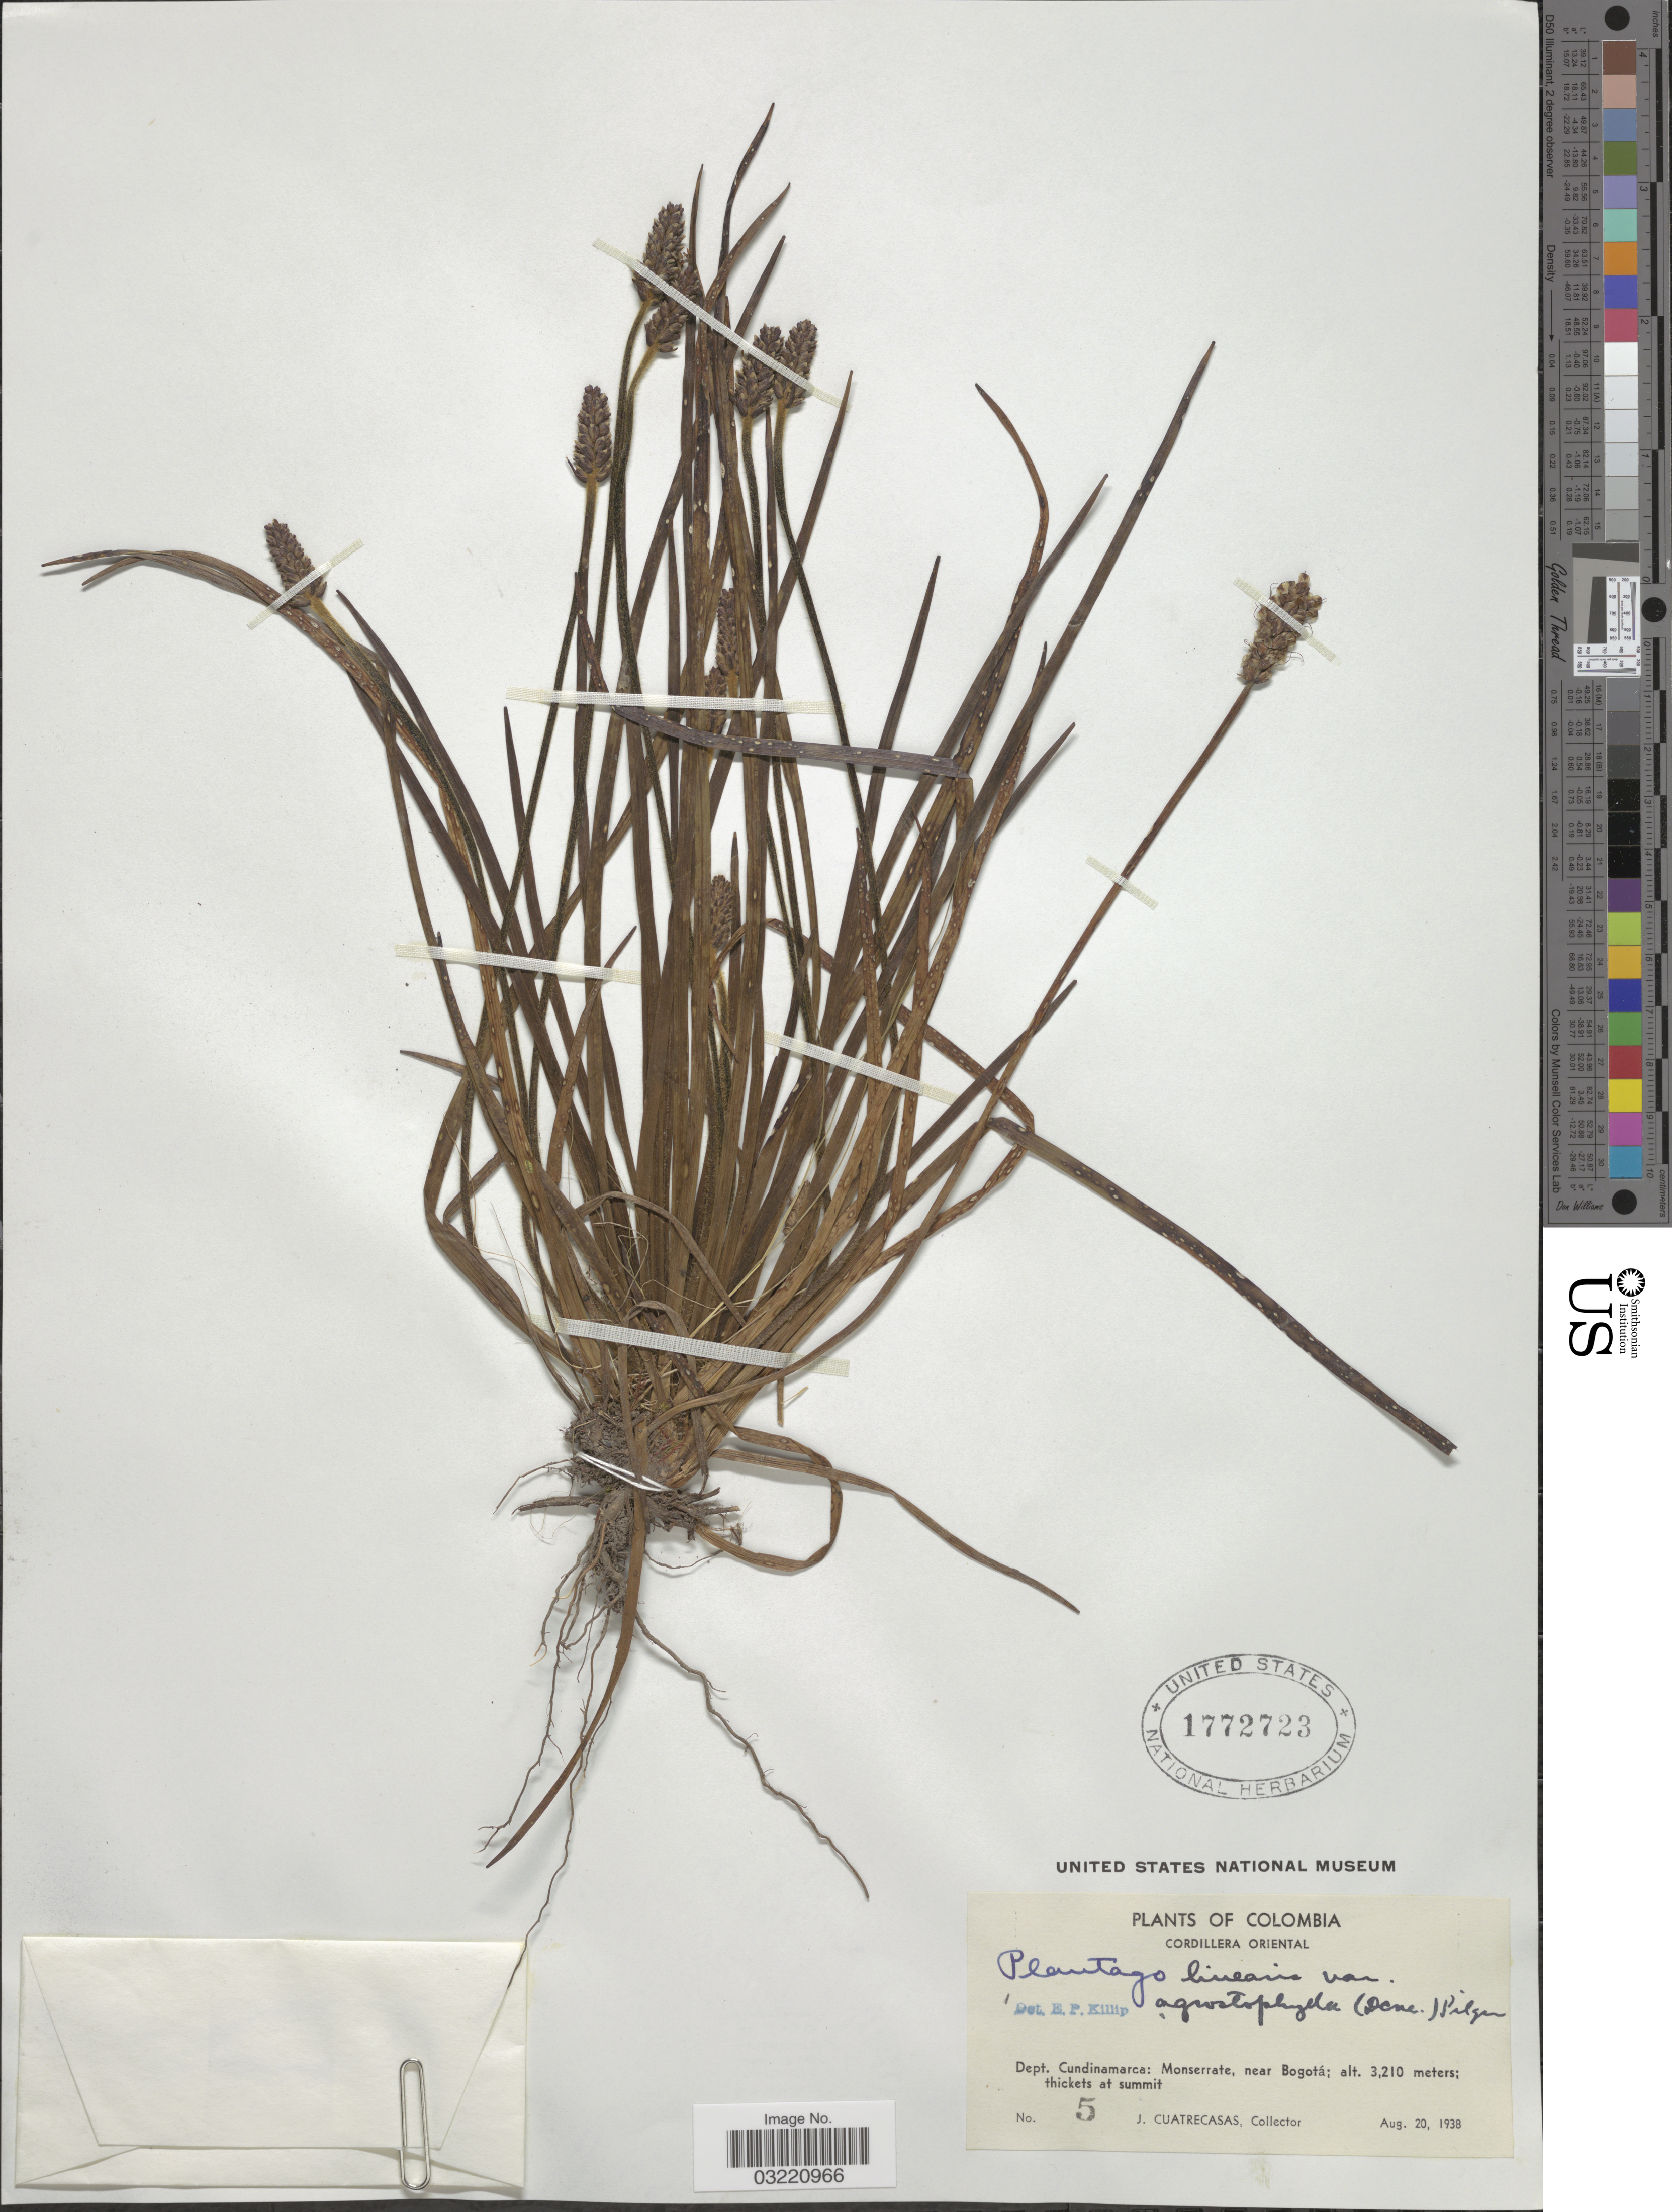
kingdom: Plantae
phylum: Tracheophyta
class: Magnoliopsida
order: Lamiales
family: Plantaginaceae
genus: Plantago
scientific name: Plantago linearis var. agrostophylla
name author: (Decne.) Pilg.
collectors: J. Cuatrecasas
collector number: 5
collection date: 1938-08-20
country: Colombia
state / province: Cundinamarca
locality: Cordillera Oriental. Dept. Cundinamarca: Monserrate, near Bogotá.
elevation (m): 3210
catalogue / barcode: US 1772723